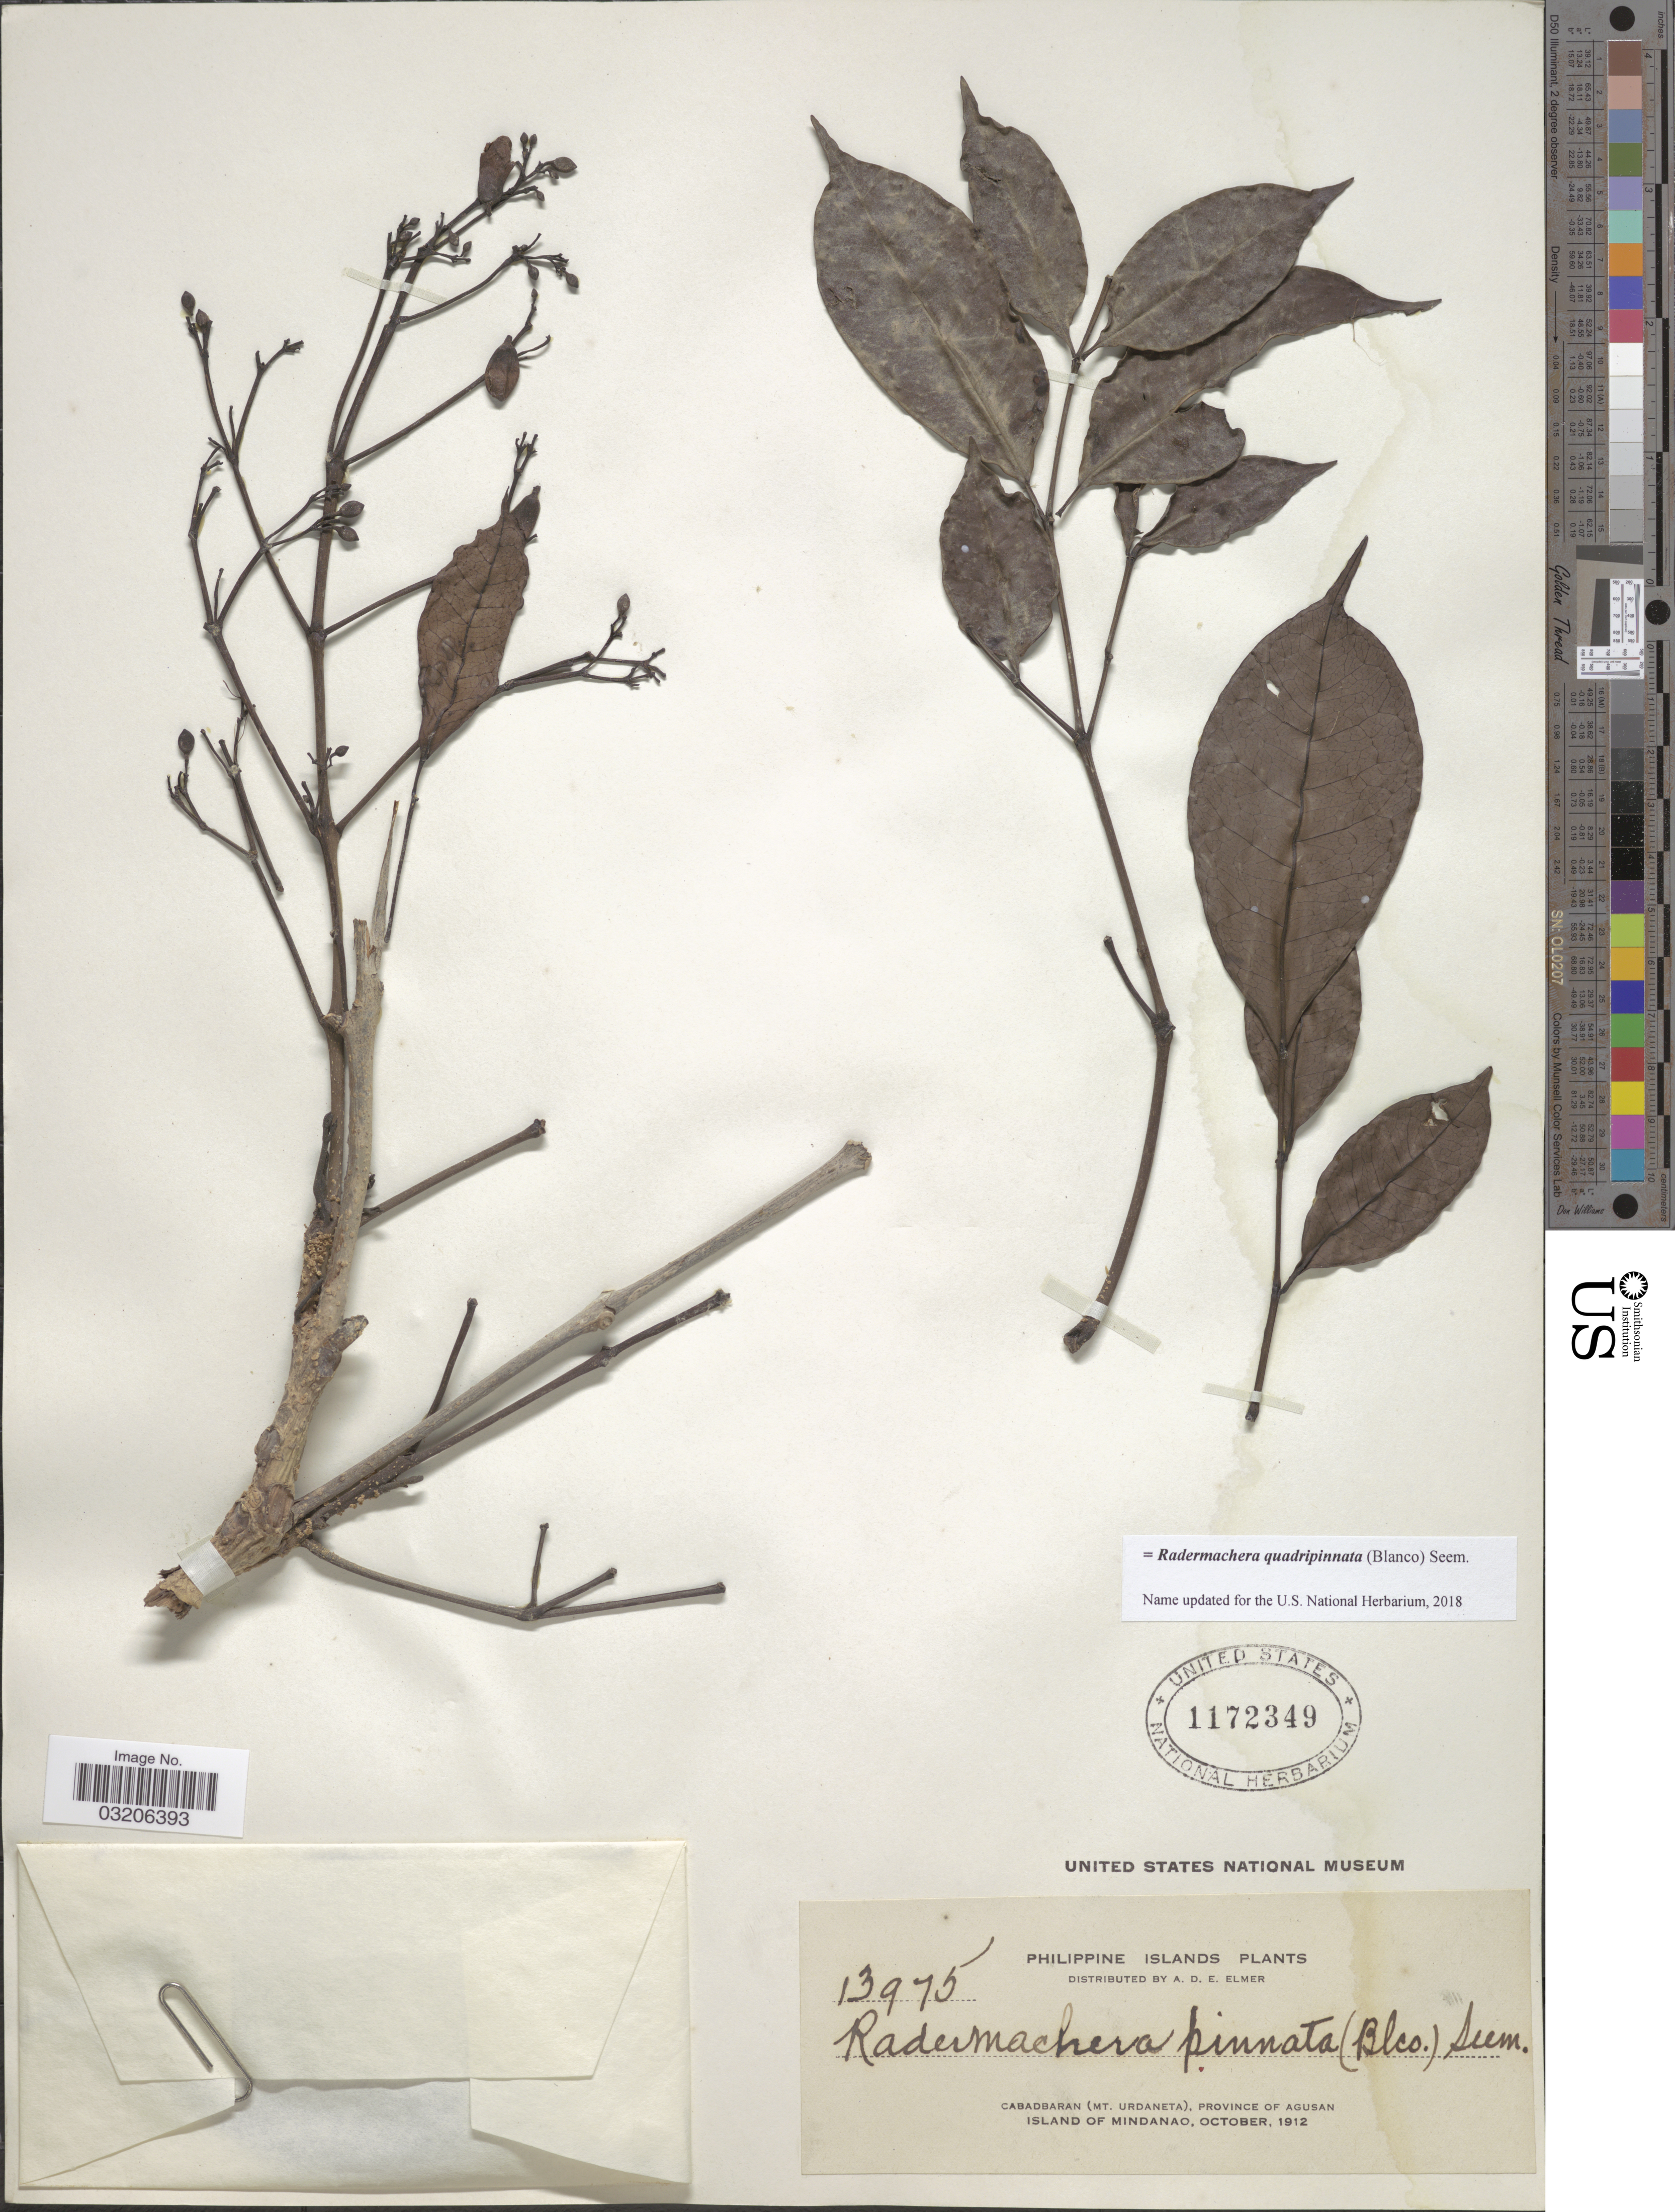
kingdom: Plantae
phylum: Tracheophyta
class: Magnoliopsida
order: Lamiales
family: Bignoniaceae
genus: Radermachera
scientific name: Radermachera quadripinnata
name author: (Blanco) Seem.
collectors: A. D. E. Elmer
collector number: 13975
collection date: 1912-10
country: Philippines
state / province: Caraga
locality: Cabadbaran (Mt. Urdaneta), Province of Agusan. Island of Mindanao.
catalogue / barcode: US 1172349